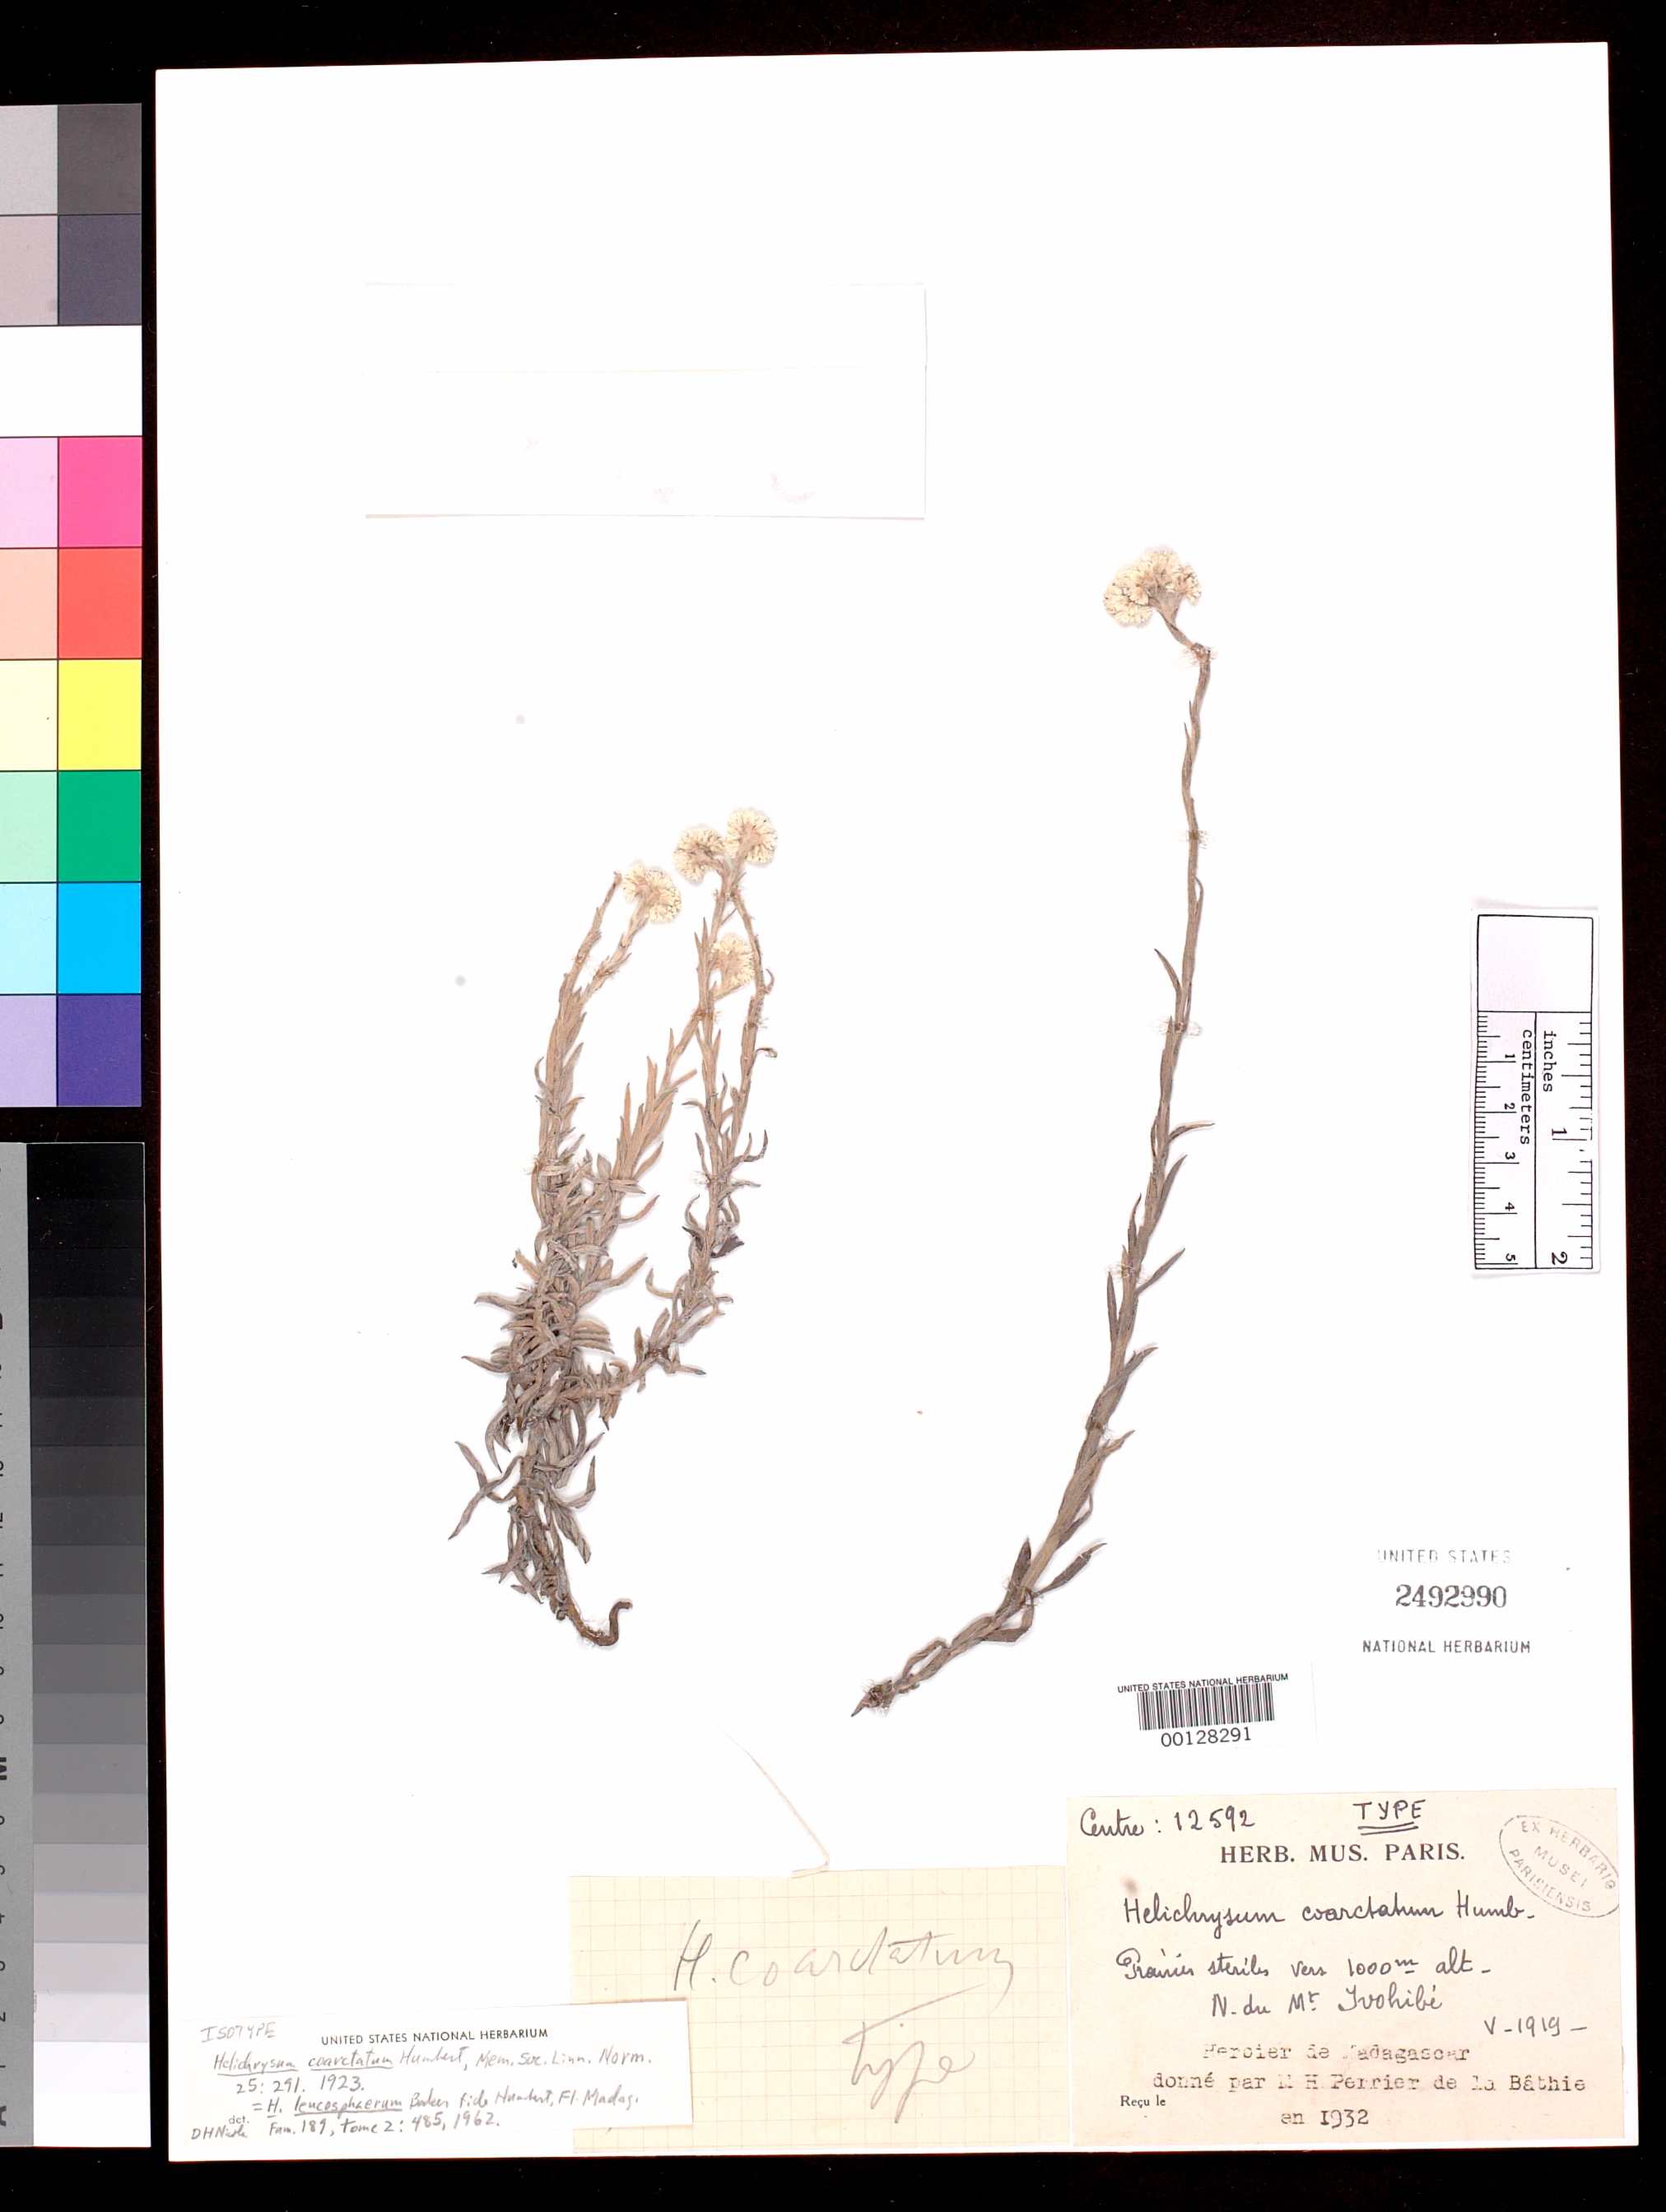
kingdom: Plantae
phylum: Tracheophyta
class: Magnoliopsida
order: Asterales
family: Asteraceae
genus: Helichrysum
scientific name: Helichrysum coarctatum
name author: Humbert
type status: Isotype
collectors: H. Perrier de la Bâthie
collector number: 12592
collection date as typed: May 1919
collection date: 1919-05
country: Madagascar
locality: Mt. Ivohibe.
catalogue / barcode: US 2492990